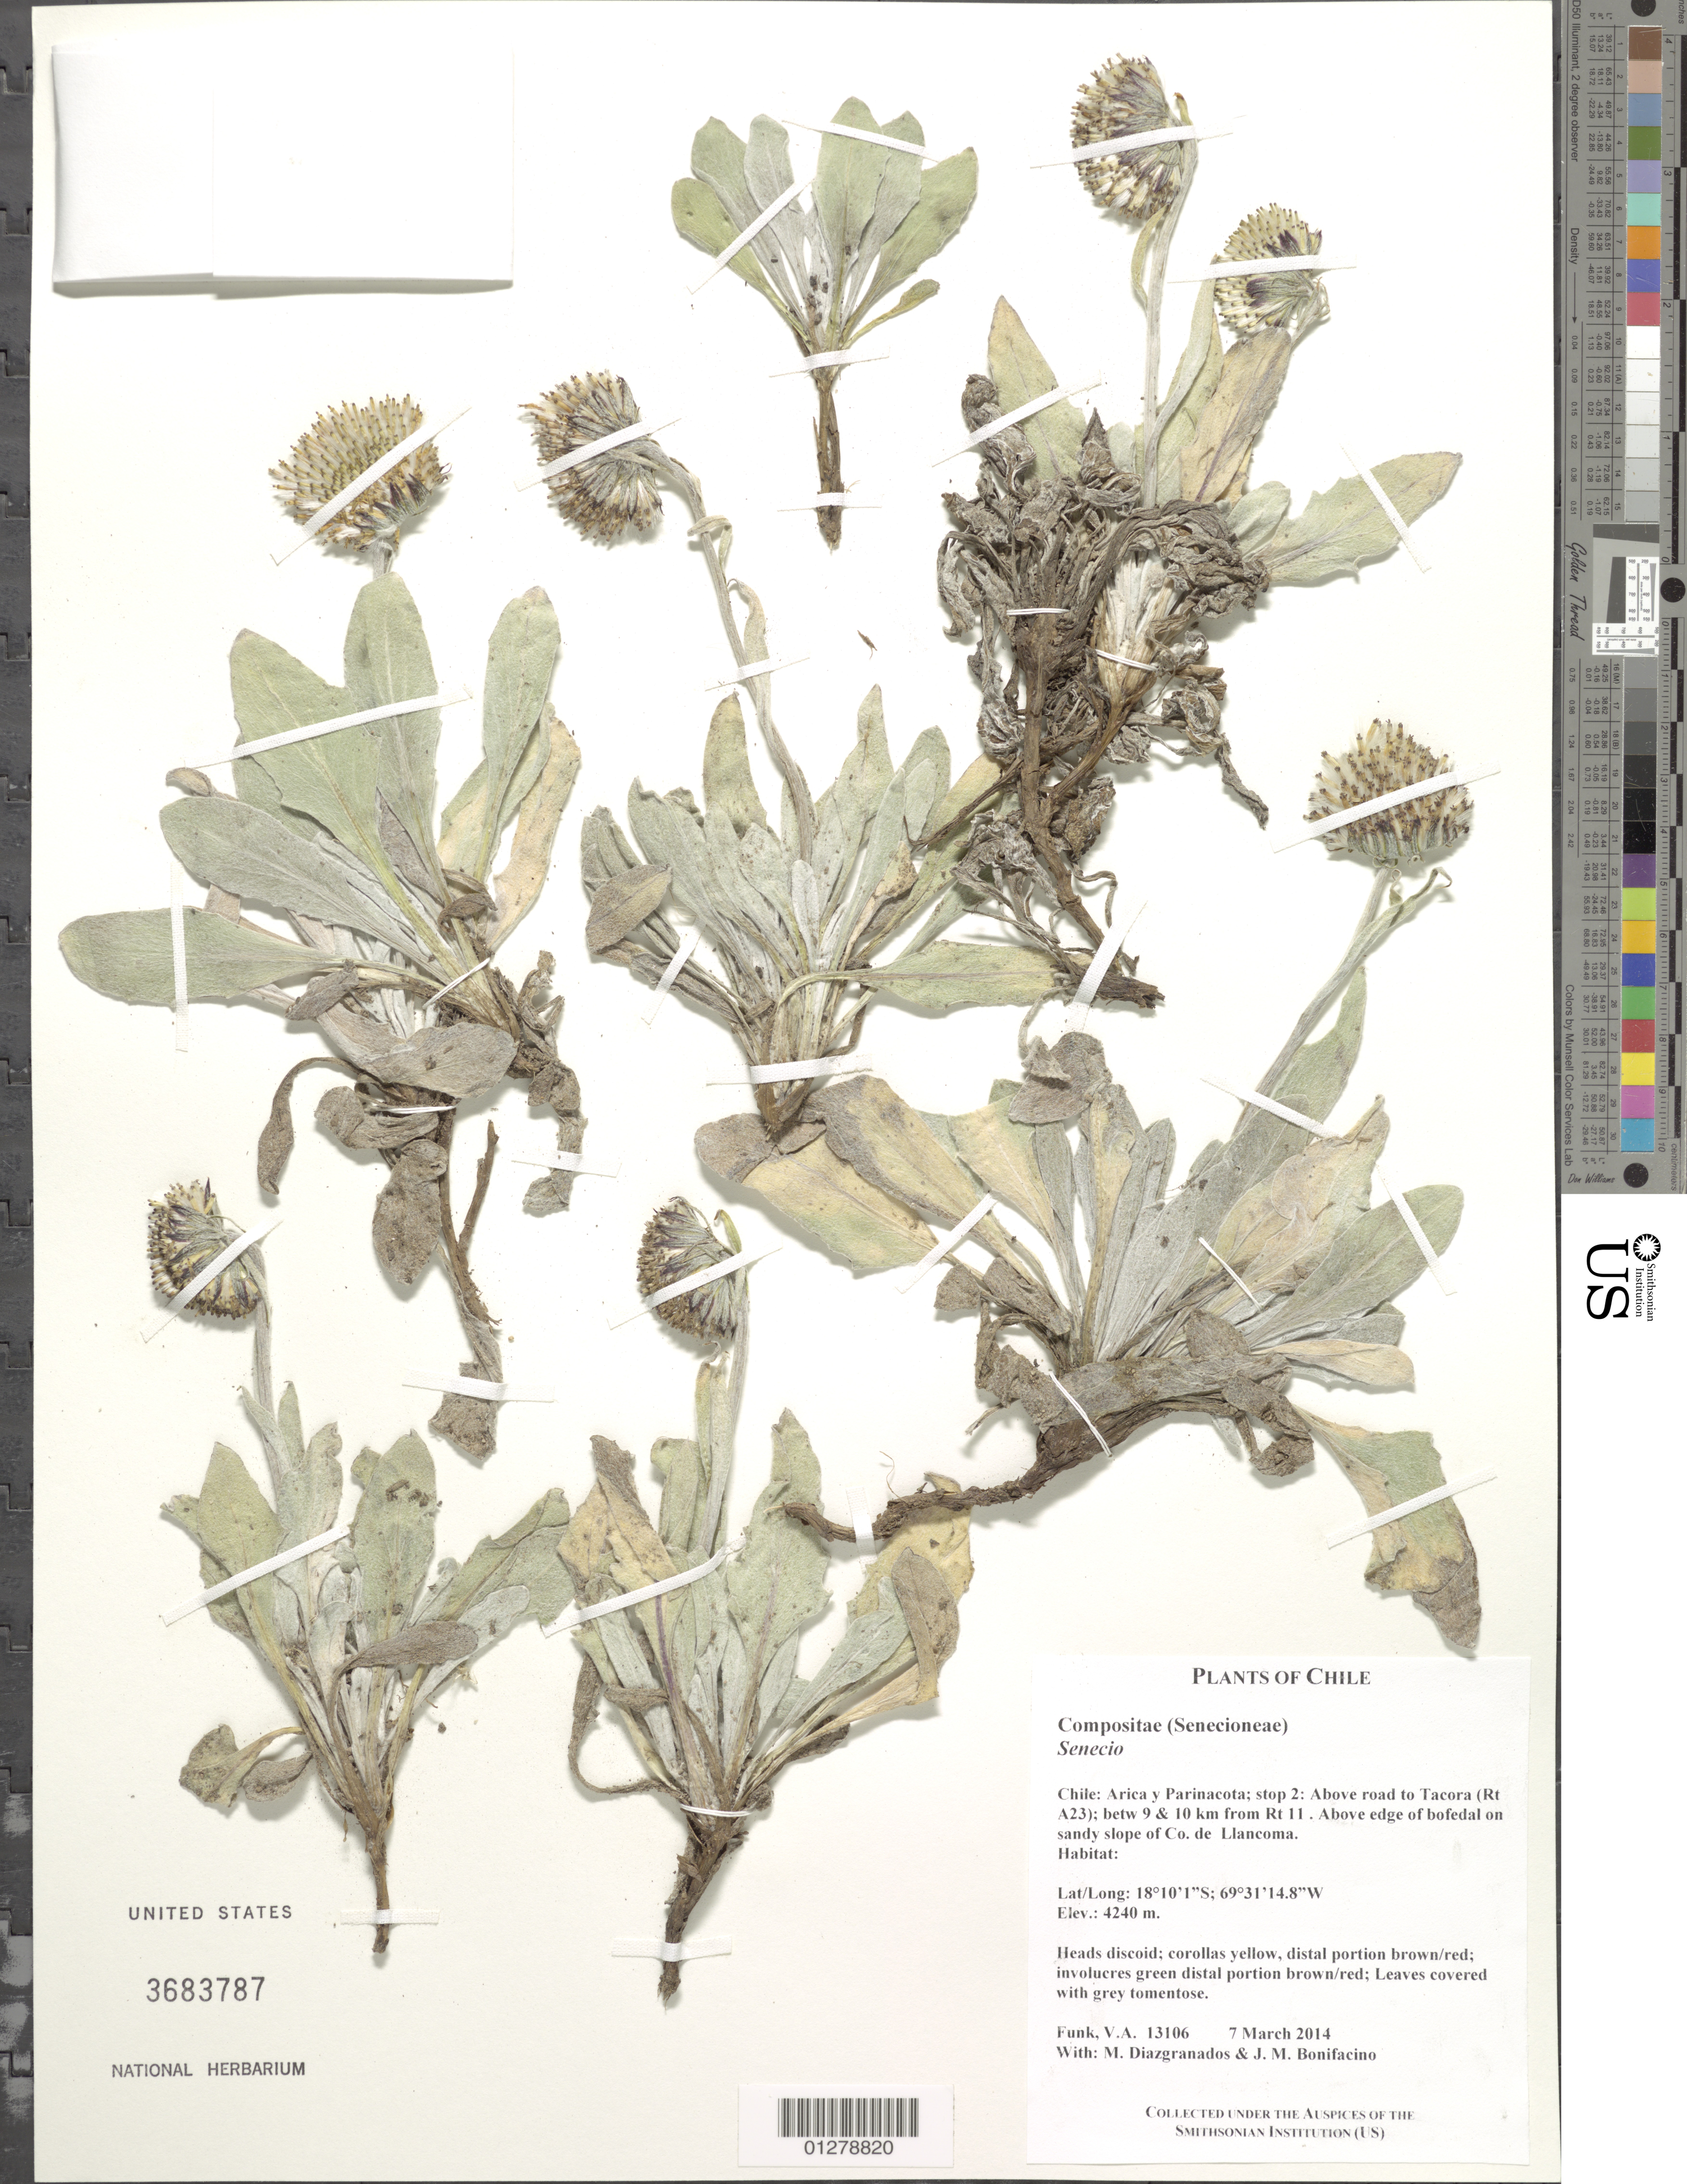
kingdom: Plantae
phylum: Tracheophyta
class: Magnoliopsida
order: Asterales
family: Asteraceae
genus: Senecio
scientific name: Senecio candollei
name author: Wedd.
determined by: Calvo, Joel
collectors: V. Funk, M. Diazgranados C. & M. Bonifacino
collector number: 13106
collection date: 2014-03-07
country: Chile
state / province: Arica y Parinacota (XV)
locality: Above road to Tacora (Rt A23); btw 9 & 10 km from Rt 11. Above edge of bofedal on sandy slope of Cerro Llancoma.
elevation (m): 4466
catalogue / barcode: US 3683787